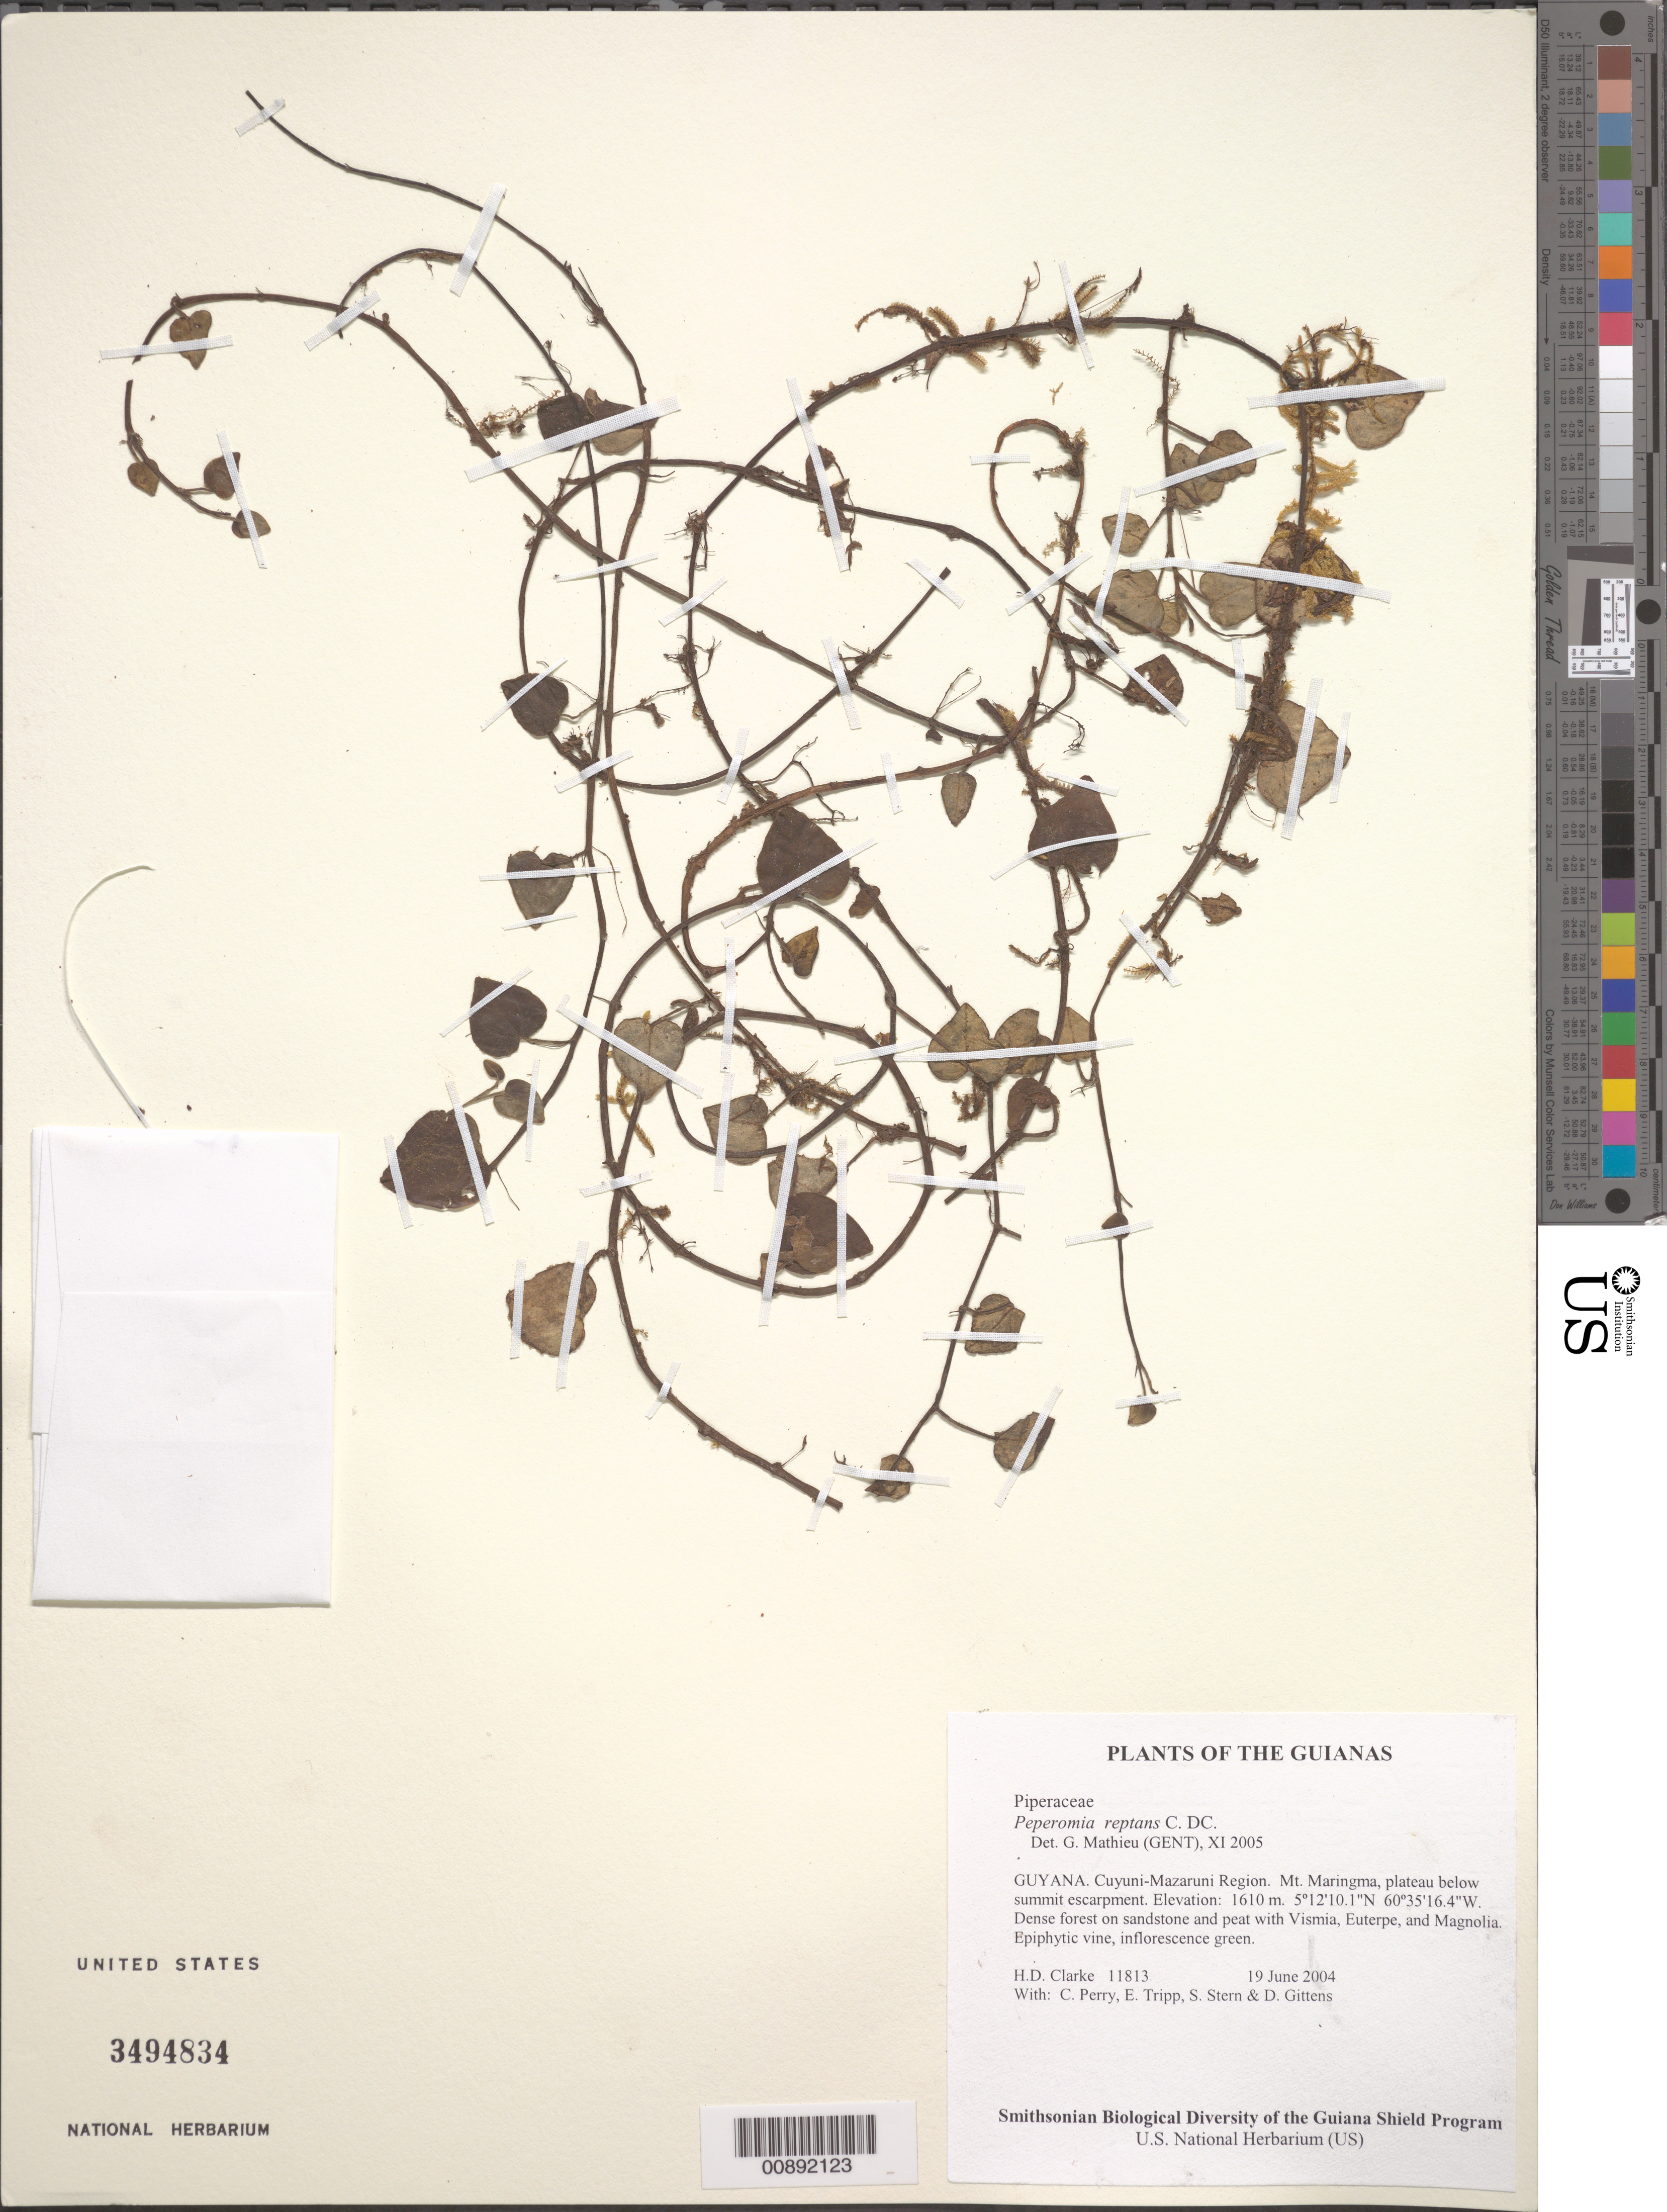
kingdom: Plantae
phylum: Tracheophyta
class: Magnoliopsida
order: Piperales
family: Piperaceae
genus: Peperomia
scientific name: Peperomia reptans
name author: (Trel. in Woodson & Schery) C. DC. in Seem.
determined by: Mathieu, Guido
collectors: H. D. Clarke, C. Perry, E. Tripp, S. R. Stern & D. Gittens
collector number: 11813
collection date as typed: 19 June 2004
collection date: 2004-06-19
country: Guyana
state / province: Cuyuni-Mazaruni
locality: Mt. Maringma, plateau below summit escarpment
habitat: Dense forest on sandstone and peat with Vismia, Euterpe, and Magnolia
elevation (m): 1610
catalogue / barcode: US 3494834